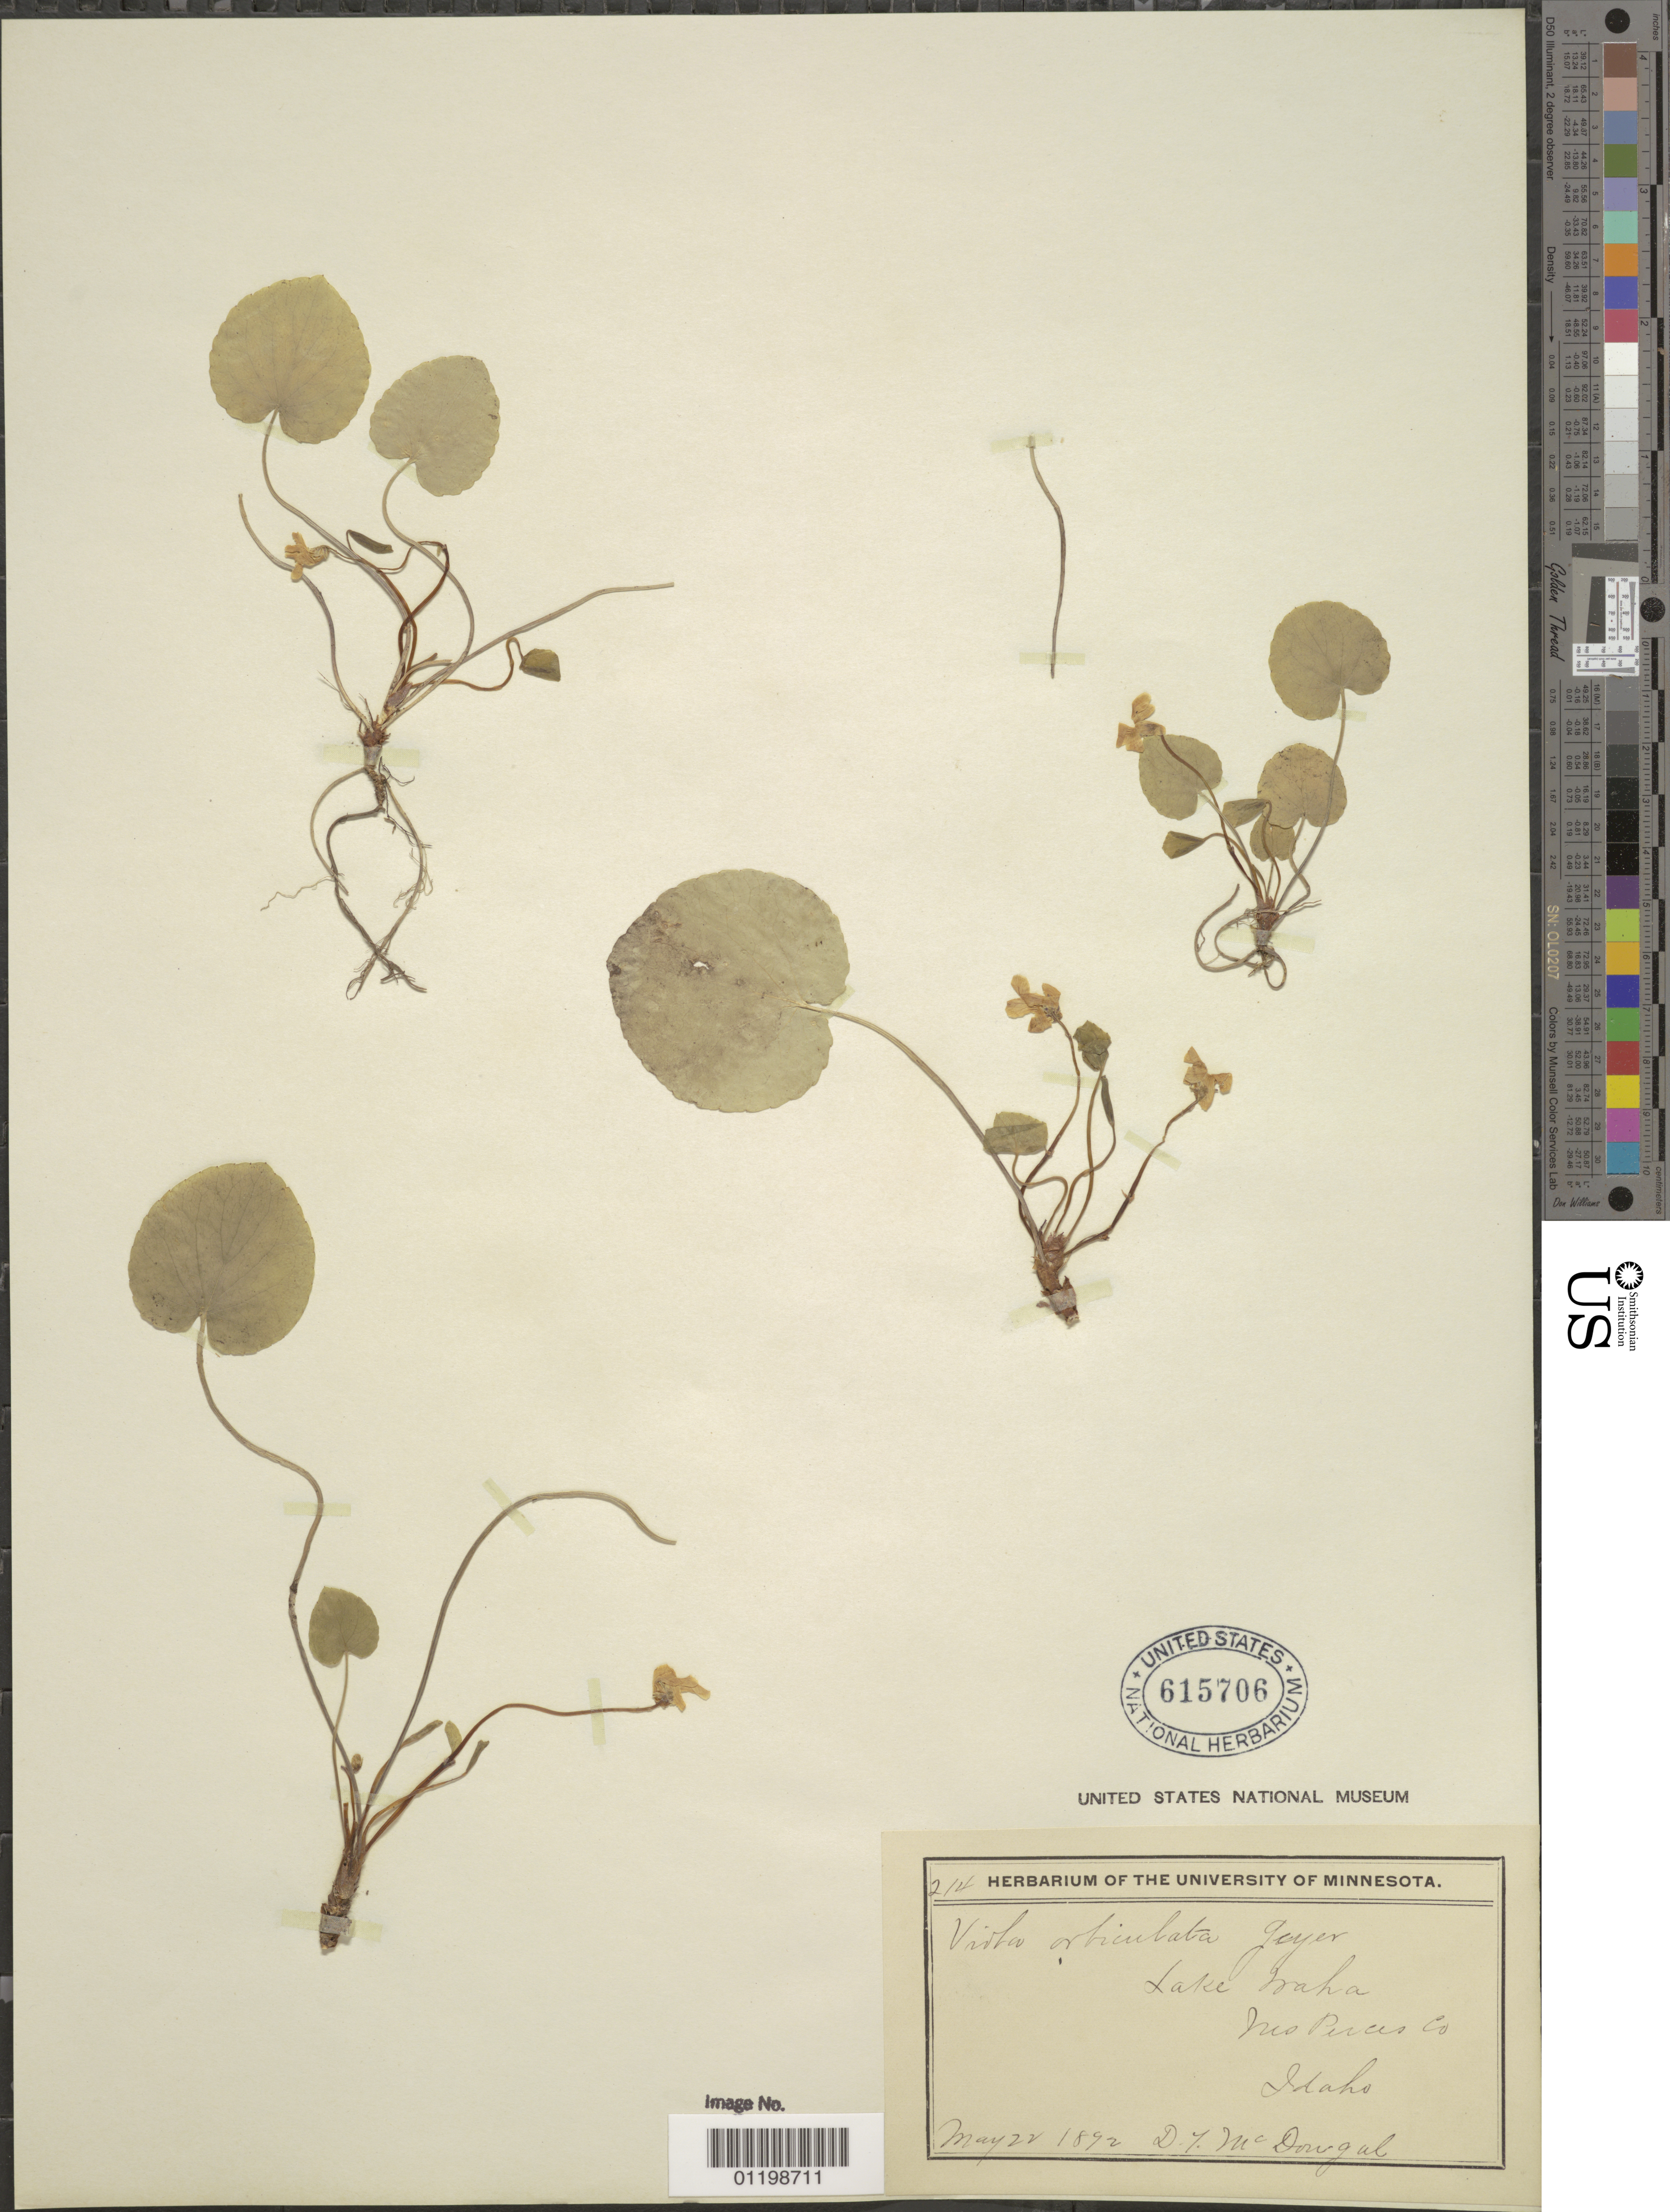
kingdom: Plantae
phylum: Tracheophyta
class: Magnoliopsida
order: Malpighiales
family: Violaceae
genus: Viola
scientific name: Viola orbiculata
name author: Geyer ex Hook.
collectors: D. T. MacDougal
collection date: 1892-05-22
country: United States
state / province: Idaho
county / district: Nez Perce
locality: Lake Waha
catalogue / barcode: US 615706